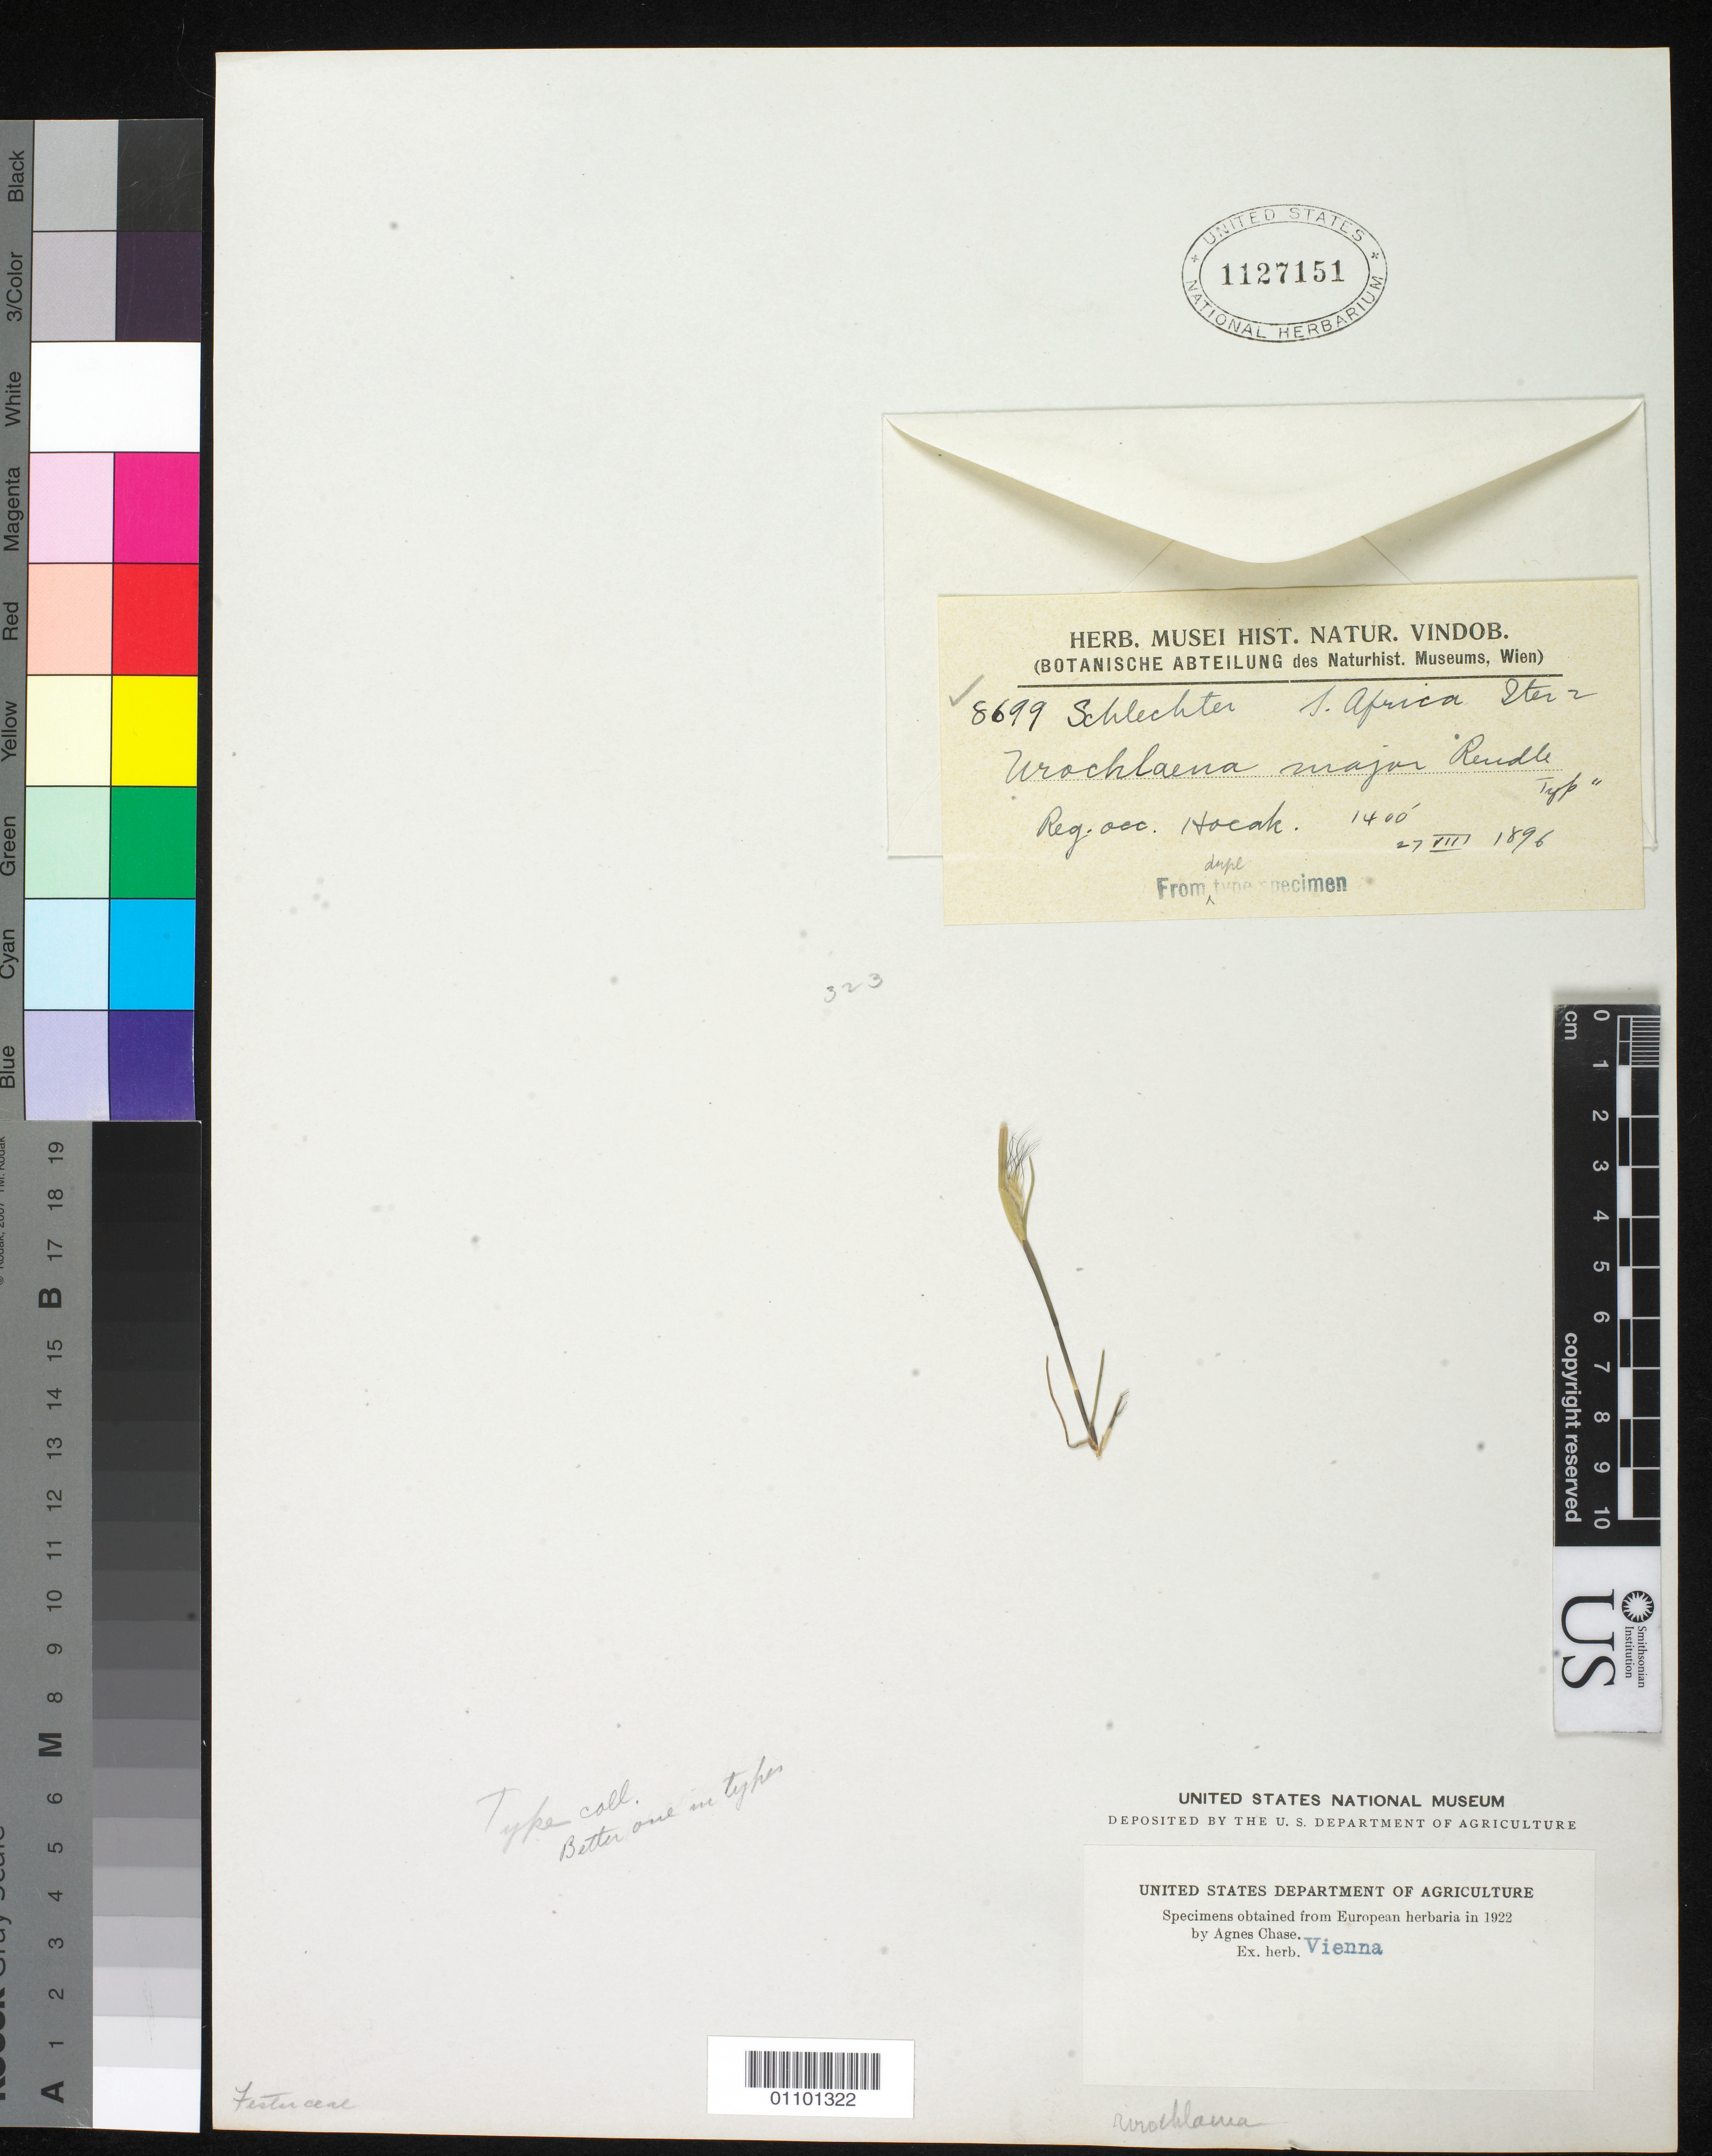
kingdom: Plantae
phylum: Tracheophyta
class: Liliopsida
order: Poales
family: Poaceae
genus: Urochlaena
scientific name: Urochlaena major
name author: Rendle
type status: Isotype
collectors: F. R. R. Schlechter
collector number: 8699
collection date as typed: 27 Aug 1896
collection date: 1896-08-27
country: South Africa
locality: Hoeck.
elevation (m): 427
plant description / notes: Fragmentary material of type specimen ex herb. Vienna.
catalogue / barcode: US 1127151